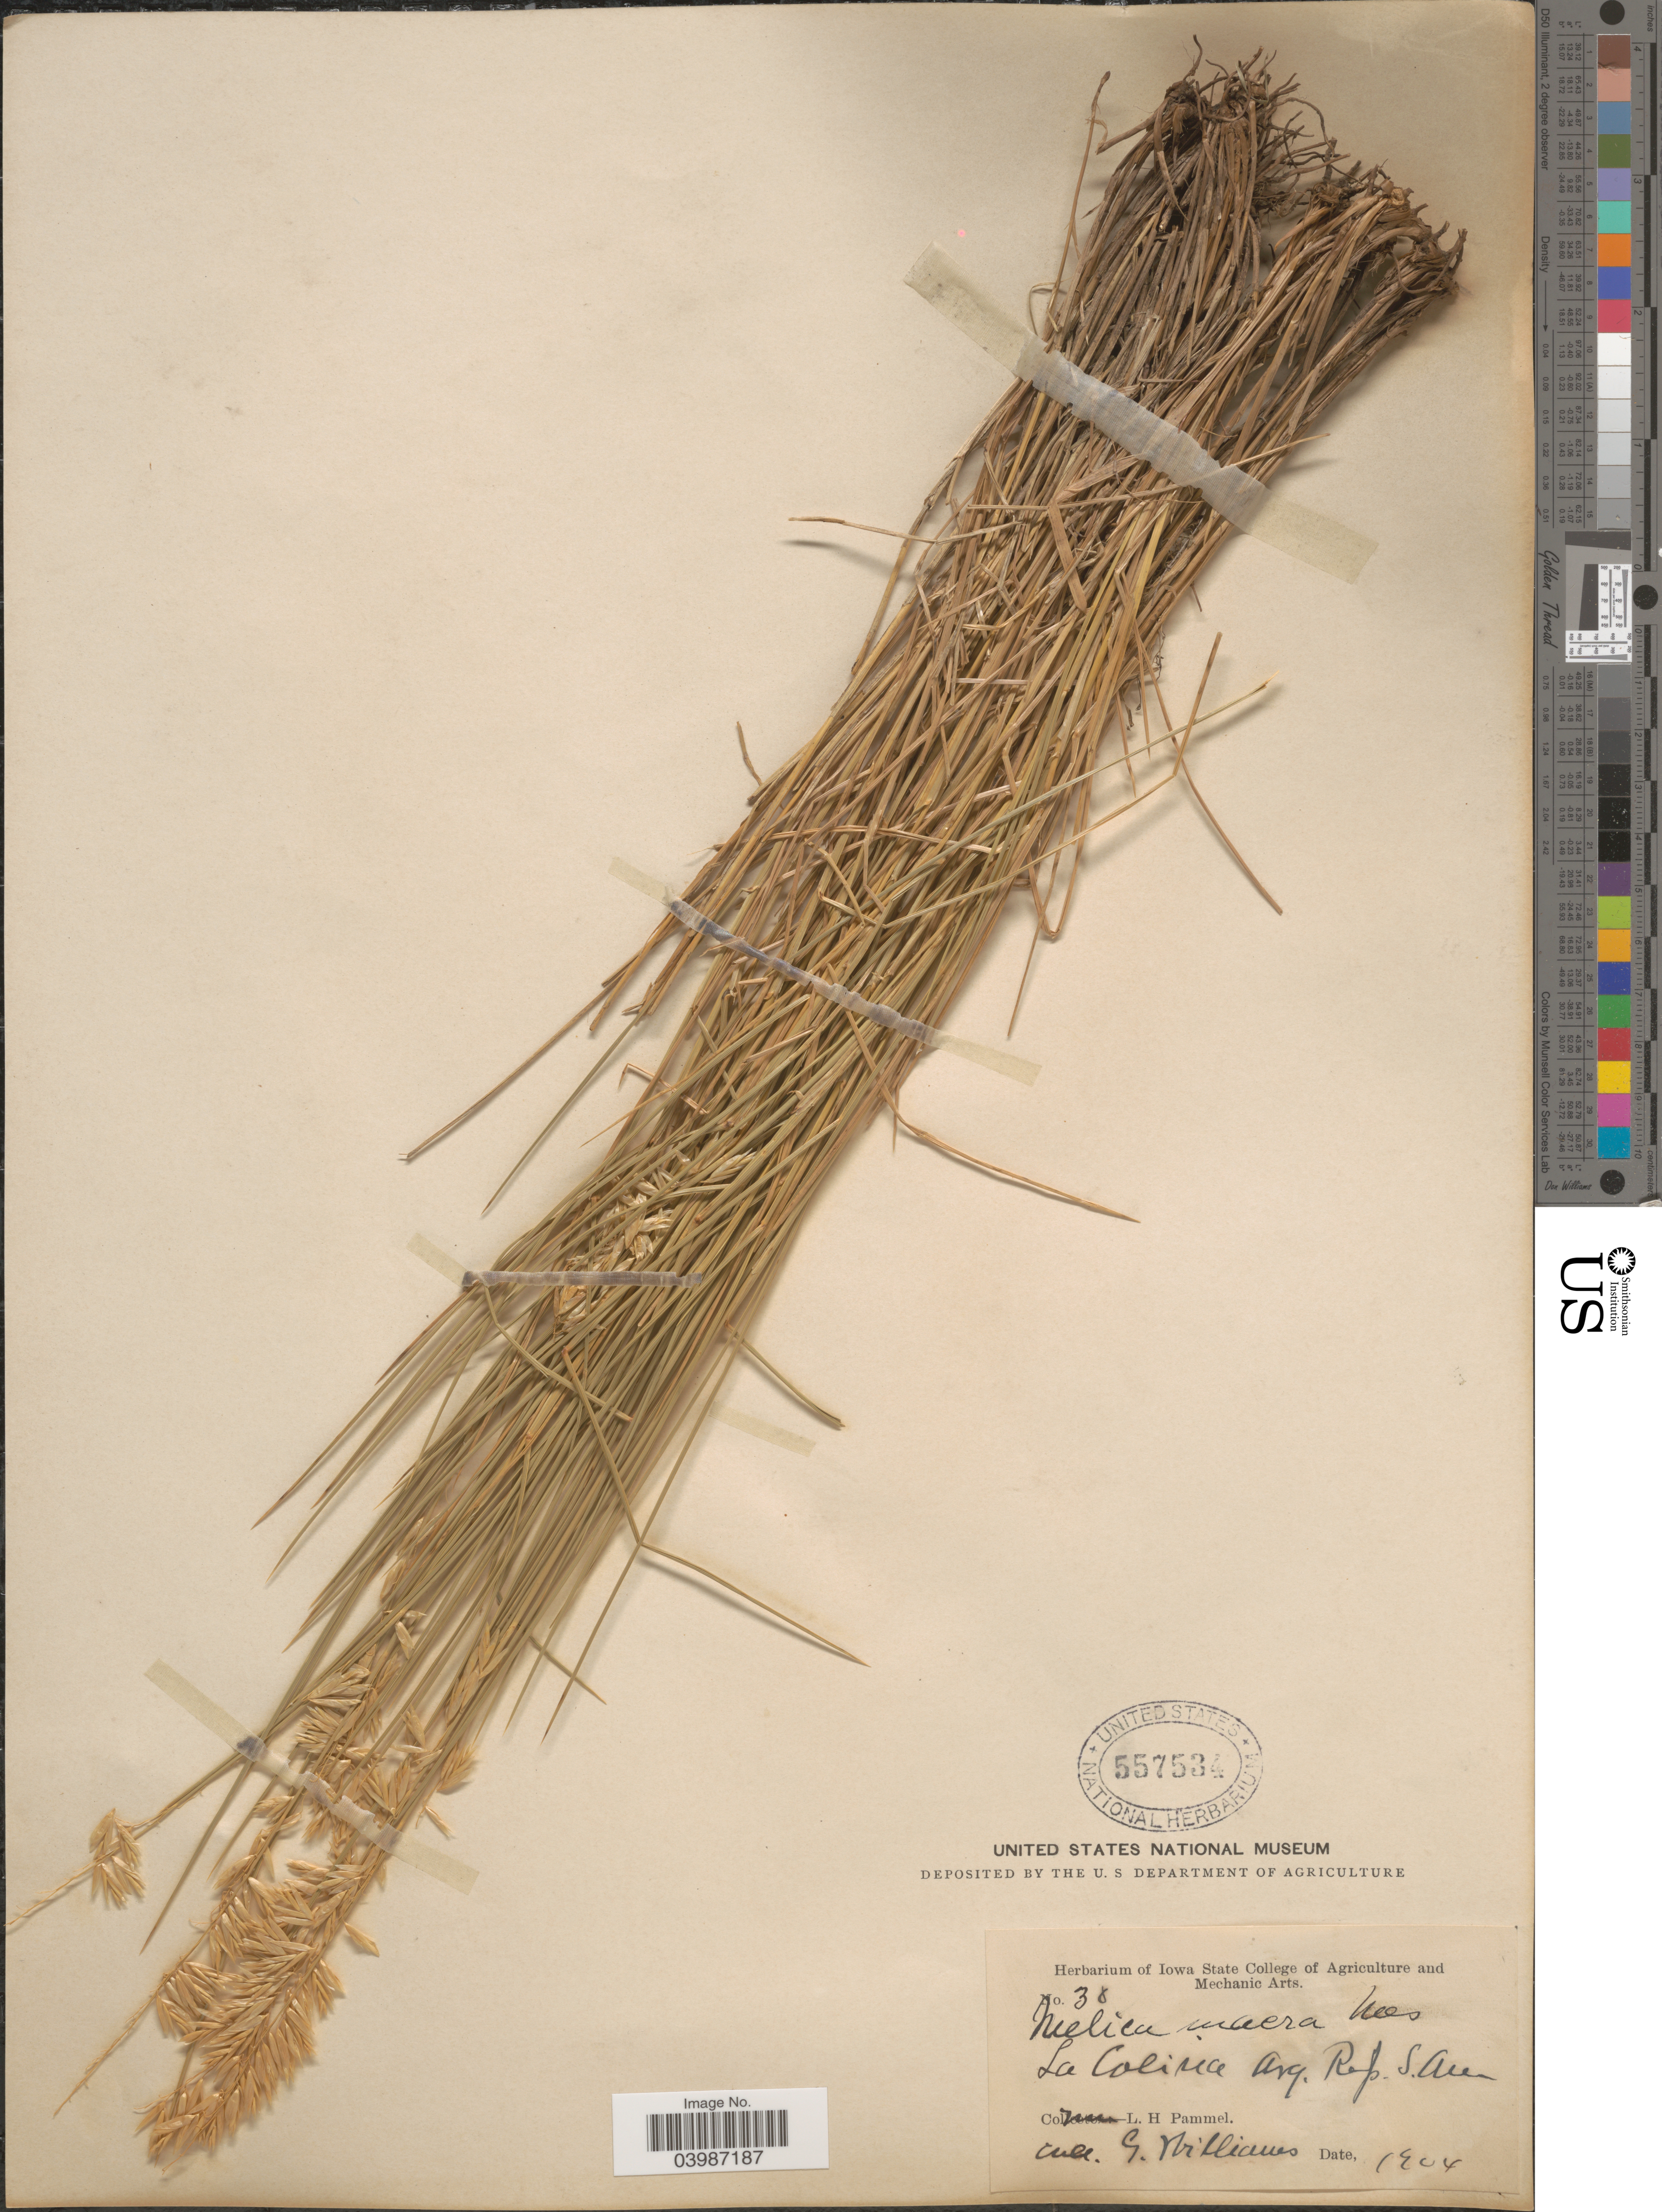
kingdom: Plantae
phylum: Tracheophyta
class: Liliopsida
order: Poales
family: Poaceae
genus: Melica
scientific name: Melica macra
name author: Nees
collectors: G. Williams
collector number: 38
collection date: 1904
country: Argentina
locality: La Colina.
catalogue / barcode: US 557534